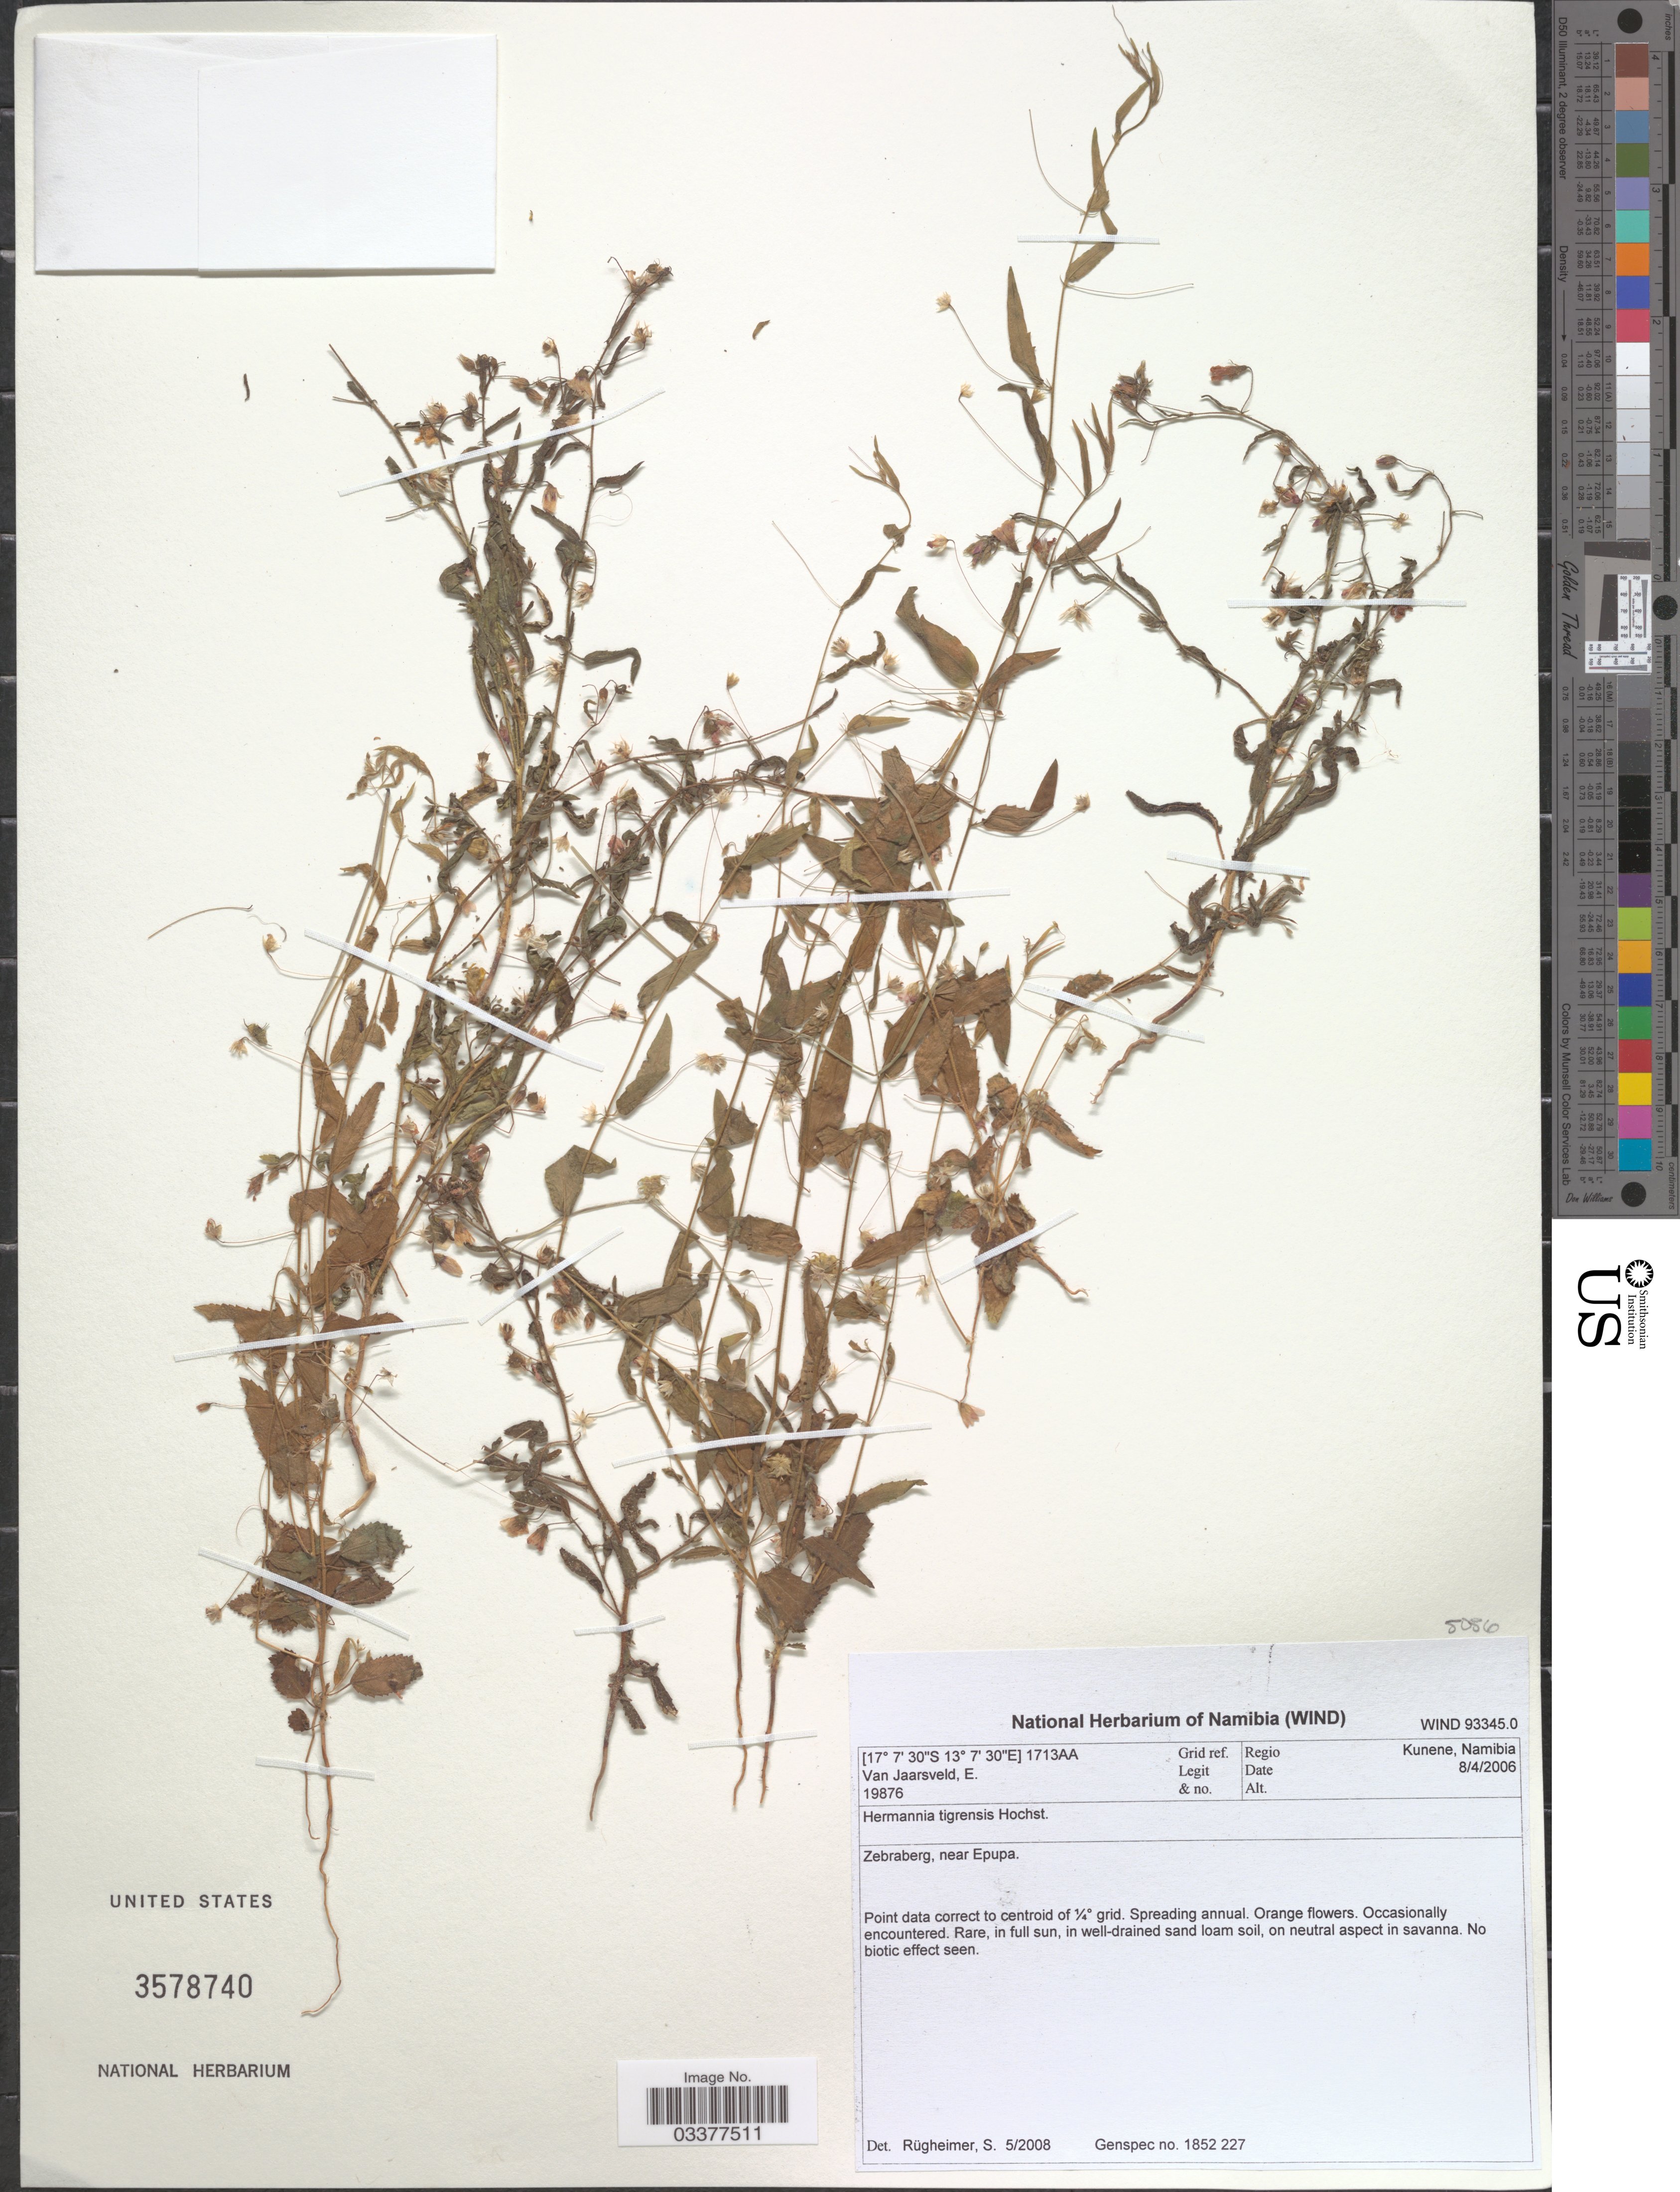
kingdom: Plantae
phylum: Tracheophyta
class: Magnoliopsida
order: Malvales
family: Malvaceae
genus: Hermannia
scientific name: Hermannia tigreensis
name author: Hochst. ex A. Rich.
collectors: E. van Jaarsveld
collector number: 19876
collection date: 2006-04-08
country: Namibia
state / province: Kunene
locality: Grid ref. 1713AA. Zebraberg, near Epupa.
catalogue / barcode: US 3578740